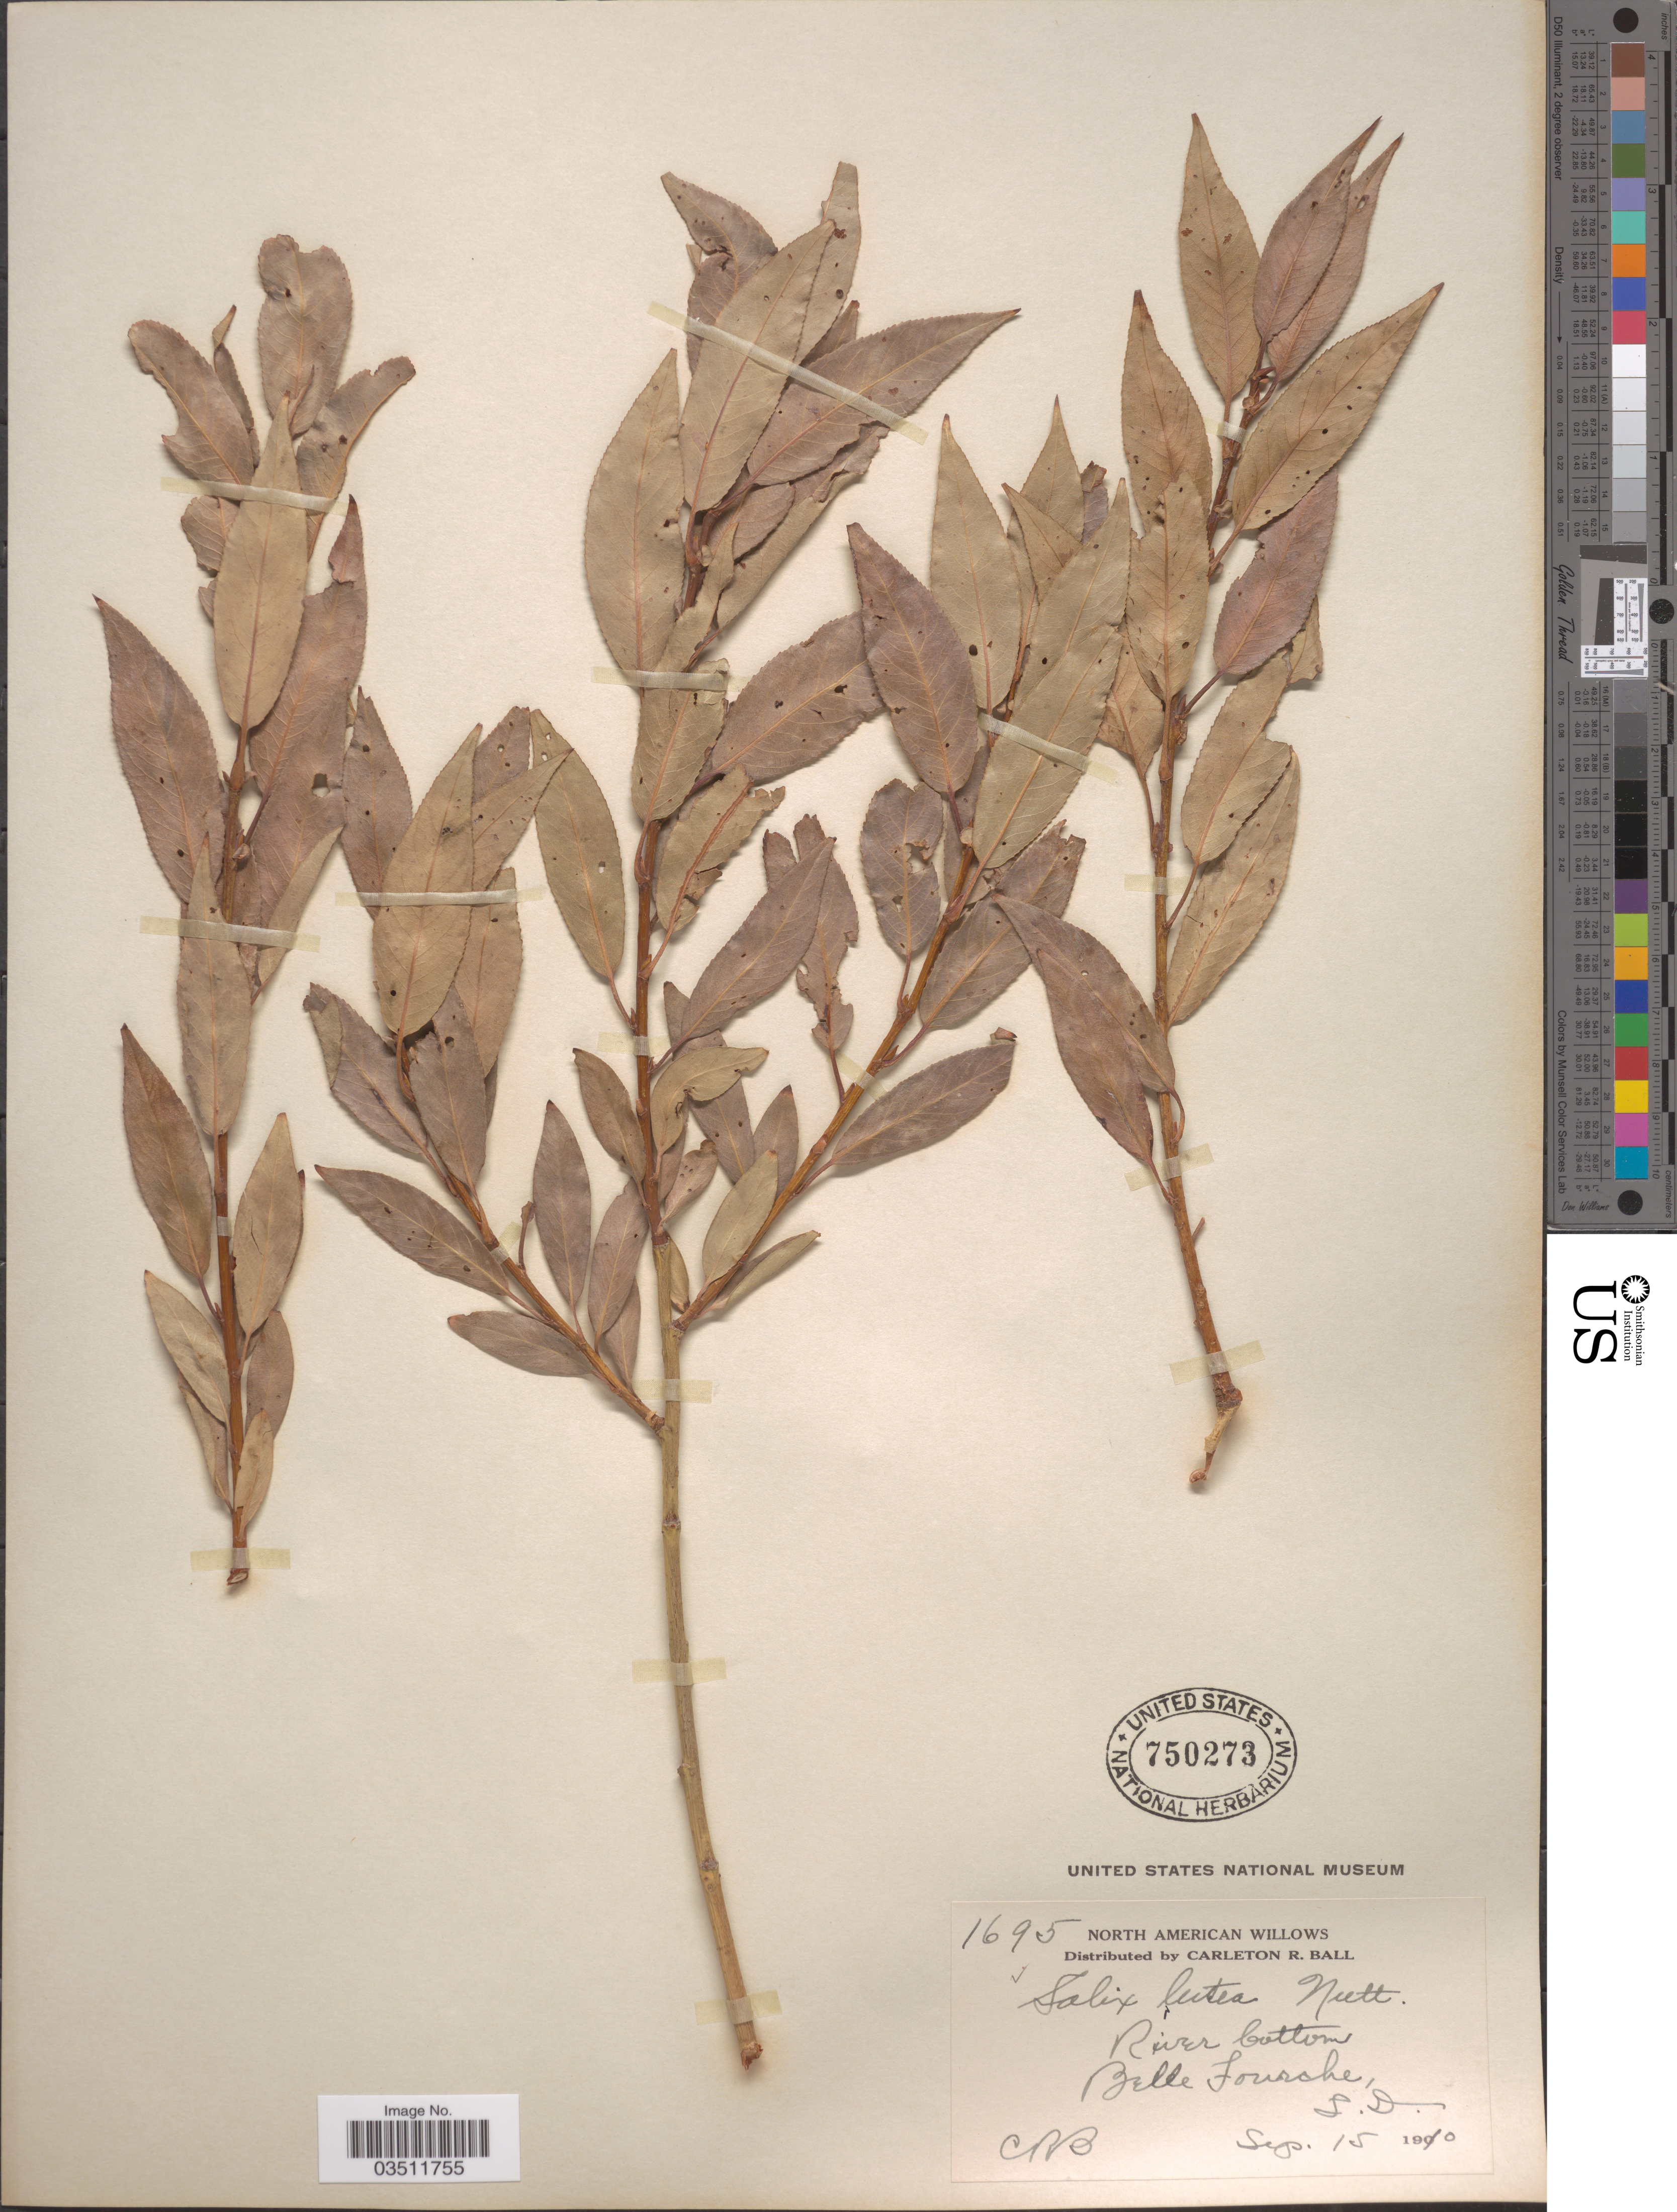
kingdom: Plantae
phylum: Tracheophyta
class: Magnoliopsida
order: Malpighiales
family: Salicaceae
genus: Salix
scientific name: Salix lutea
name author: Nutt.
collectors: C. R. Ball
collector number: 1695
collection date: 1910-09-15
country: United States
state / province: South Dakota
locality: River bottom. Belle Fourche.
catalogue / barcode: US 750273